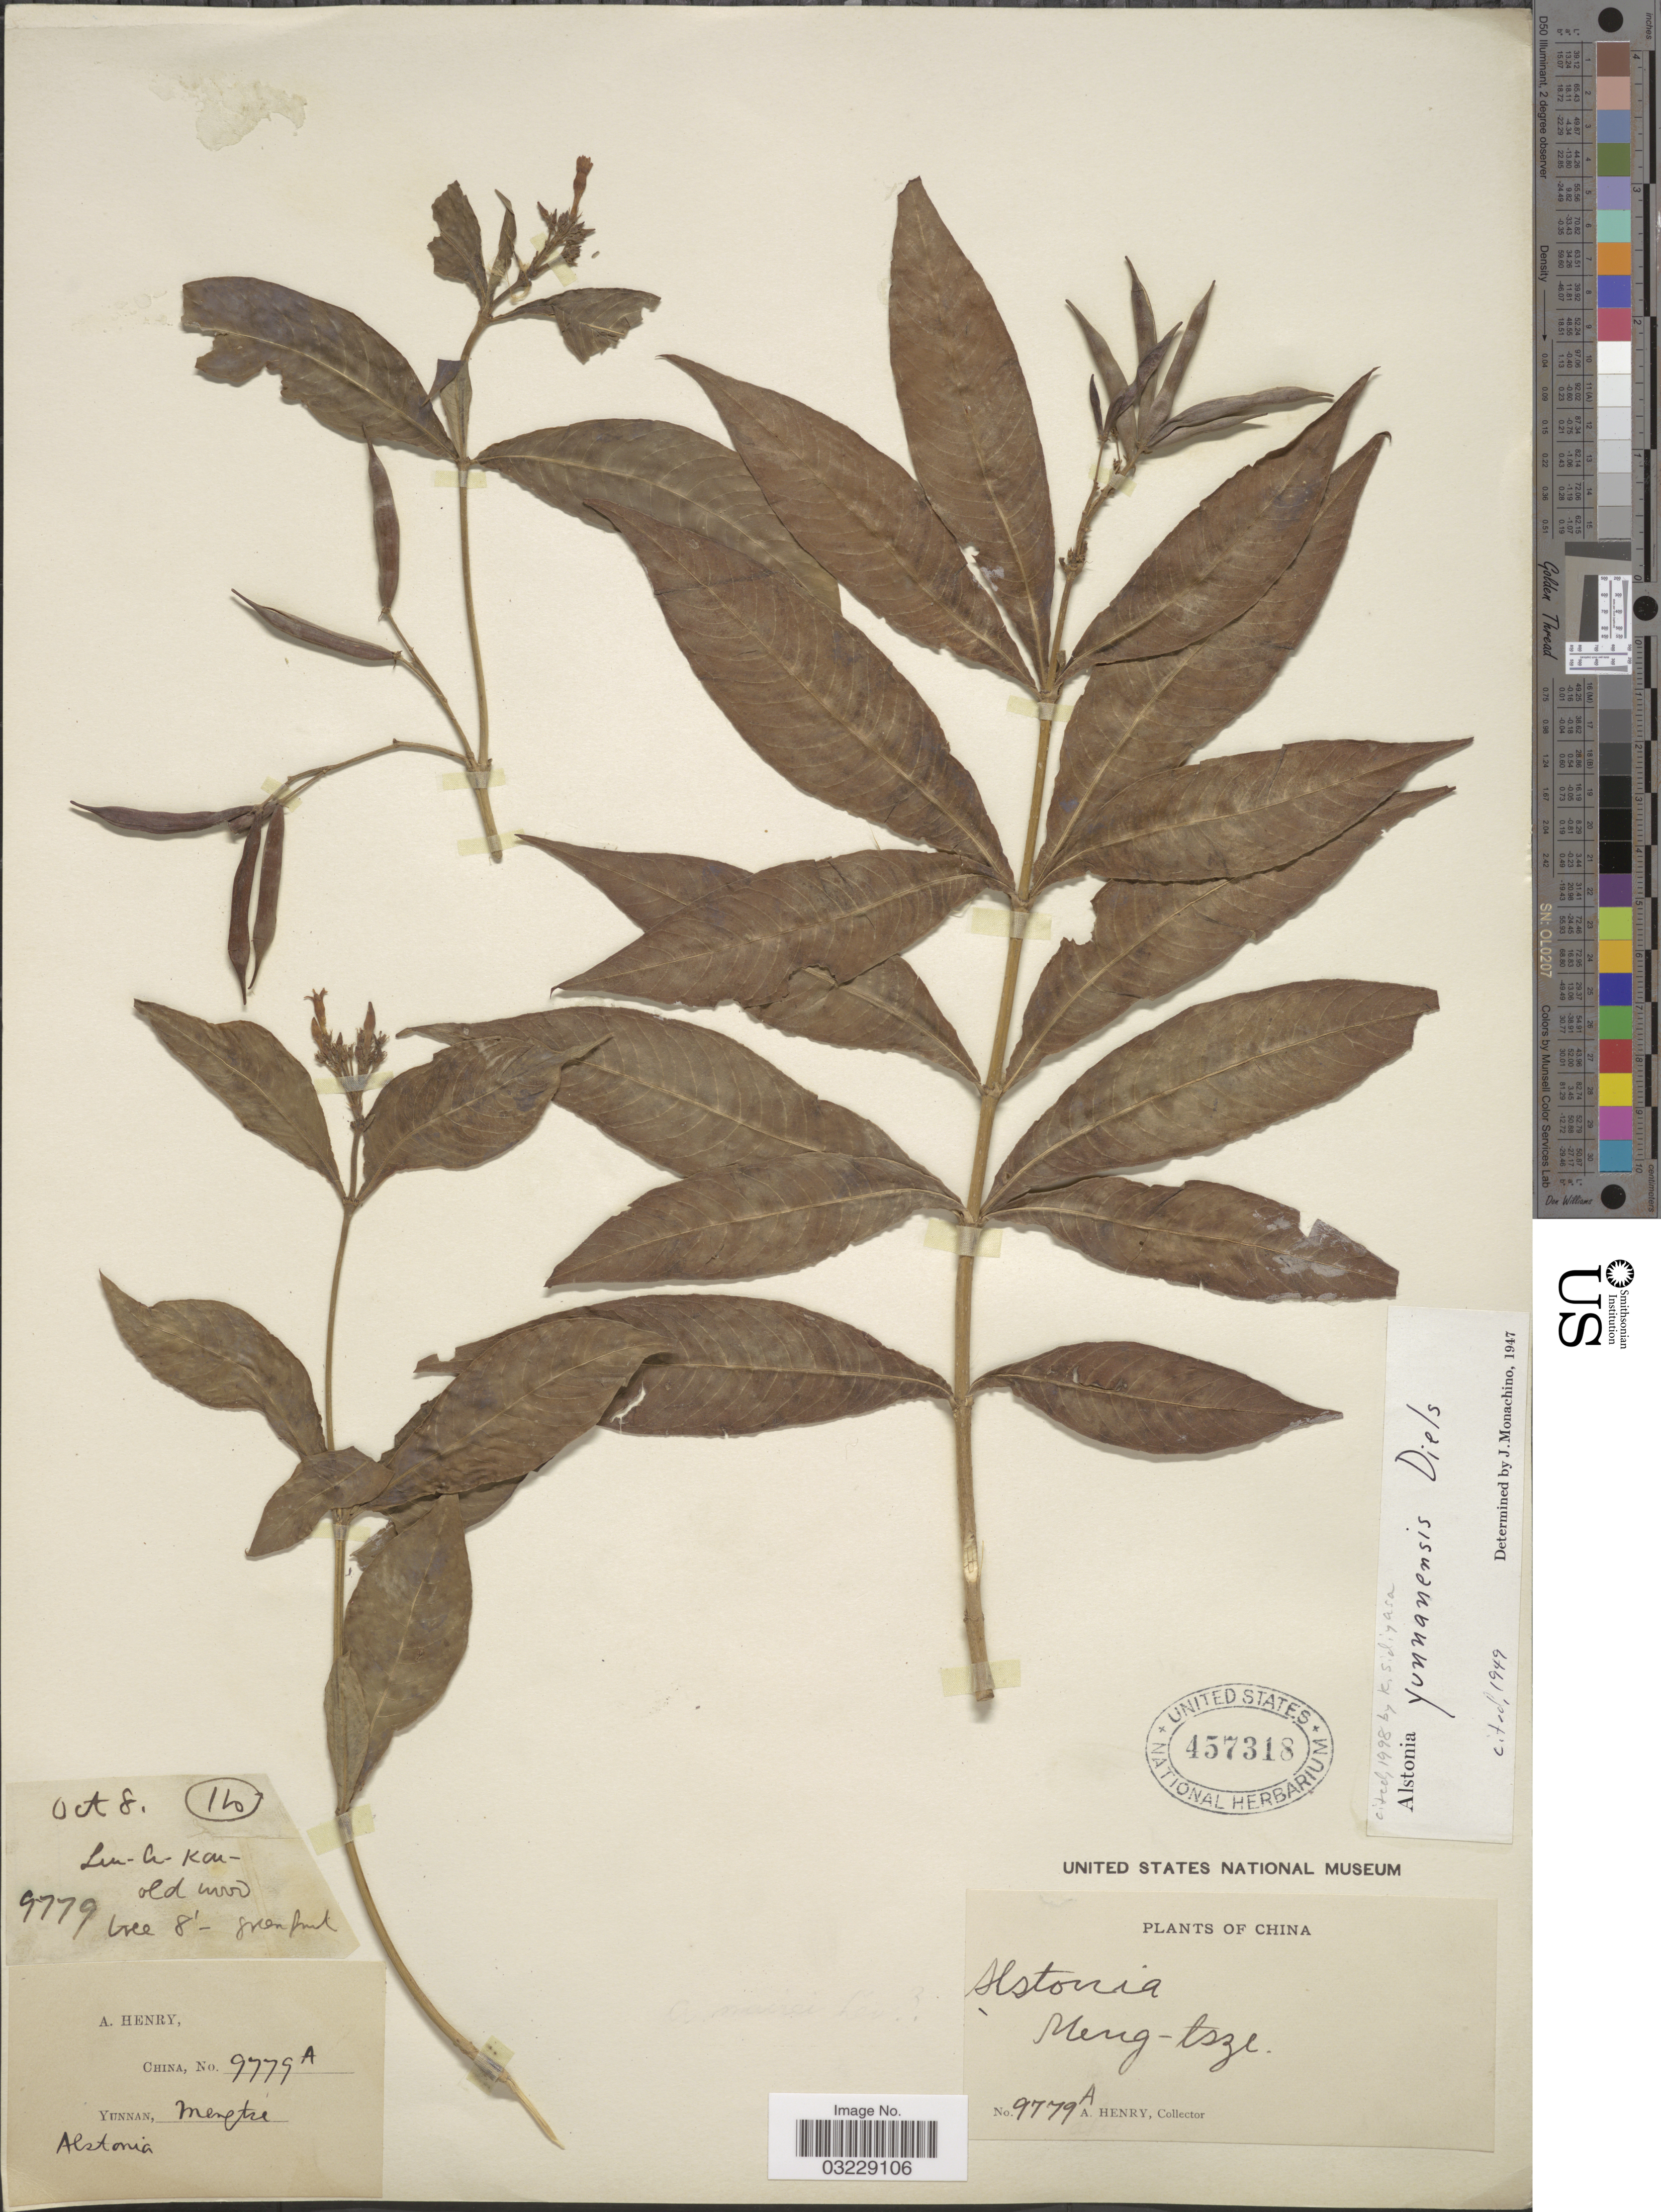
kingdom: Plantae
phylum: Tracheophyta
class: Magnoliopsida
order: Gentianales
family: Apocynaceae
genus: Alstonia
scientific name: Alstonia yunnanensis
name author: Diels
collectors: A. Henry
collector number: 9779 A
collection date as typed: Transcribed d/m/y: /10/8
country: China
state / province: Yunnan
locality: Meng-tsze.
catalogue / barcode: US 457318